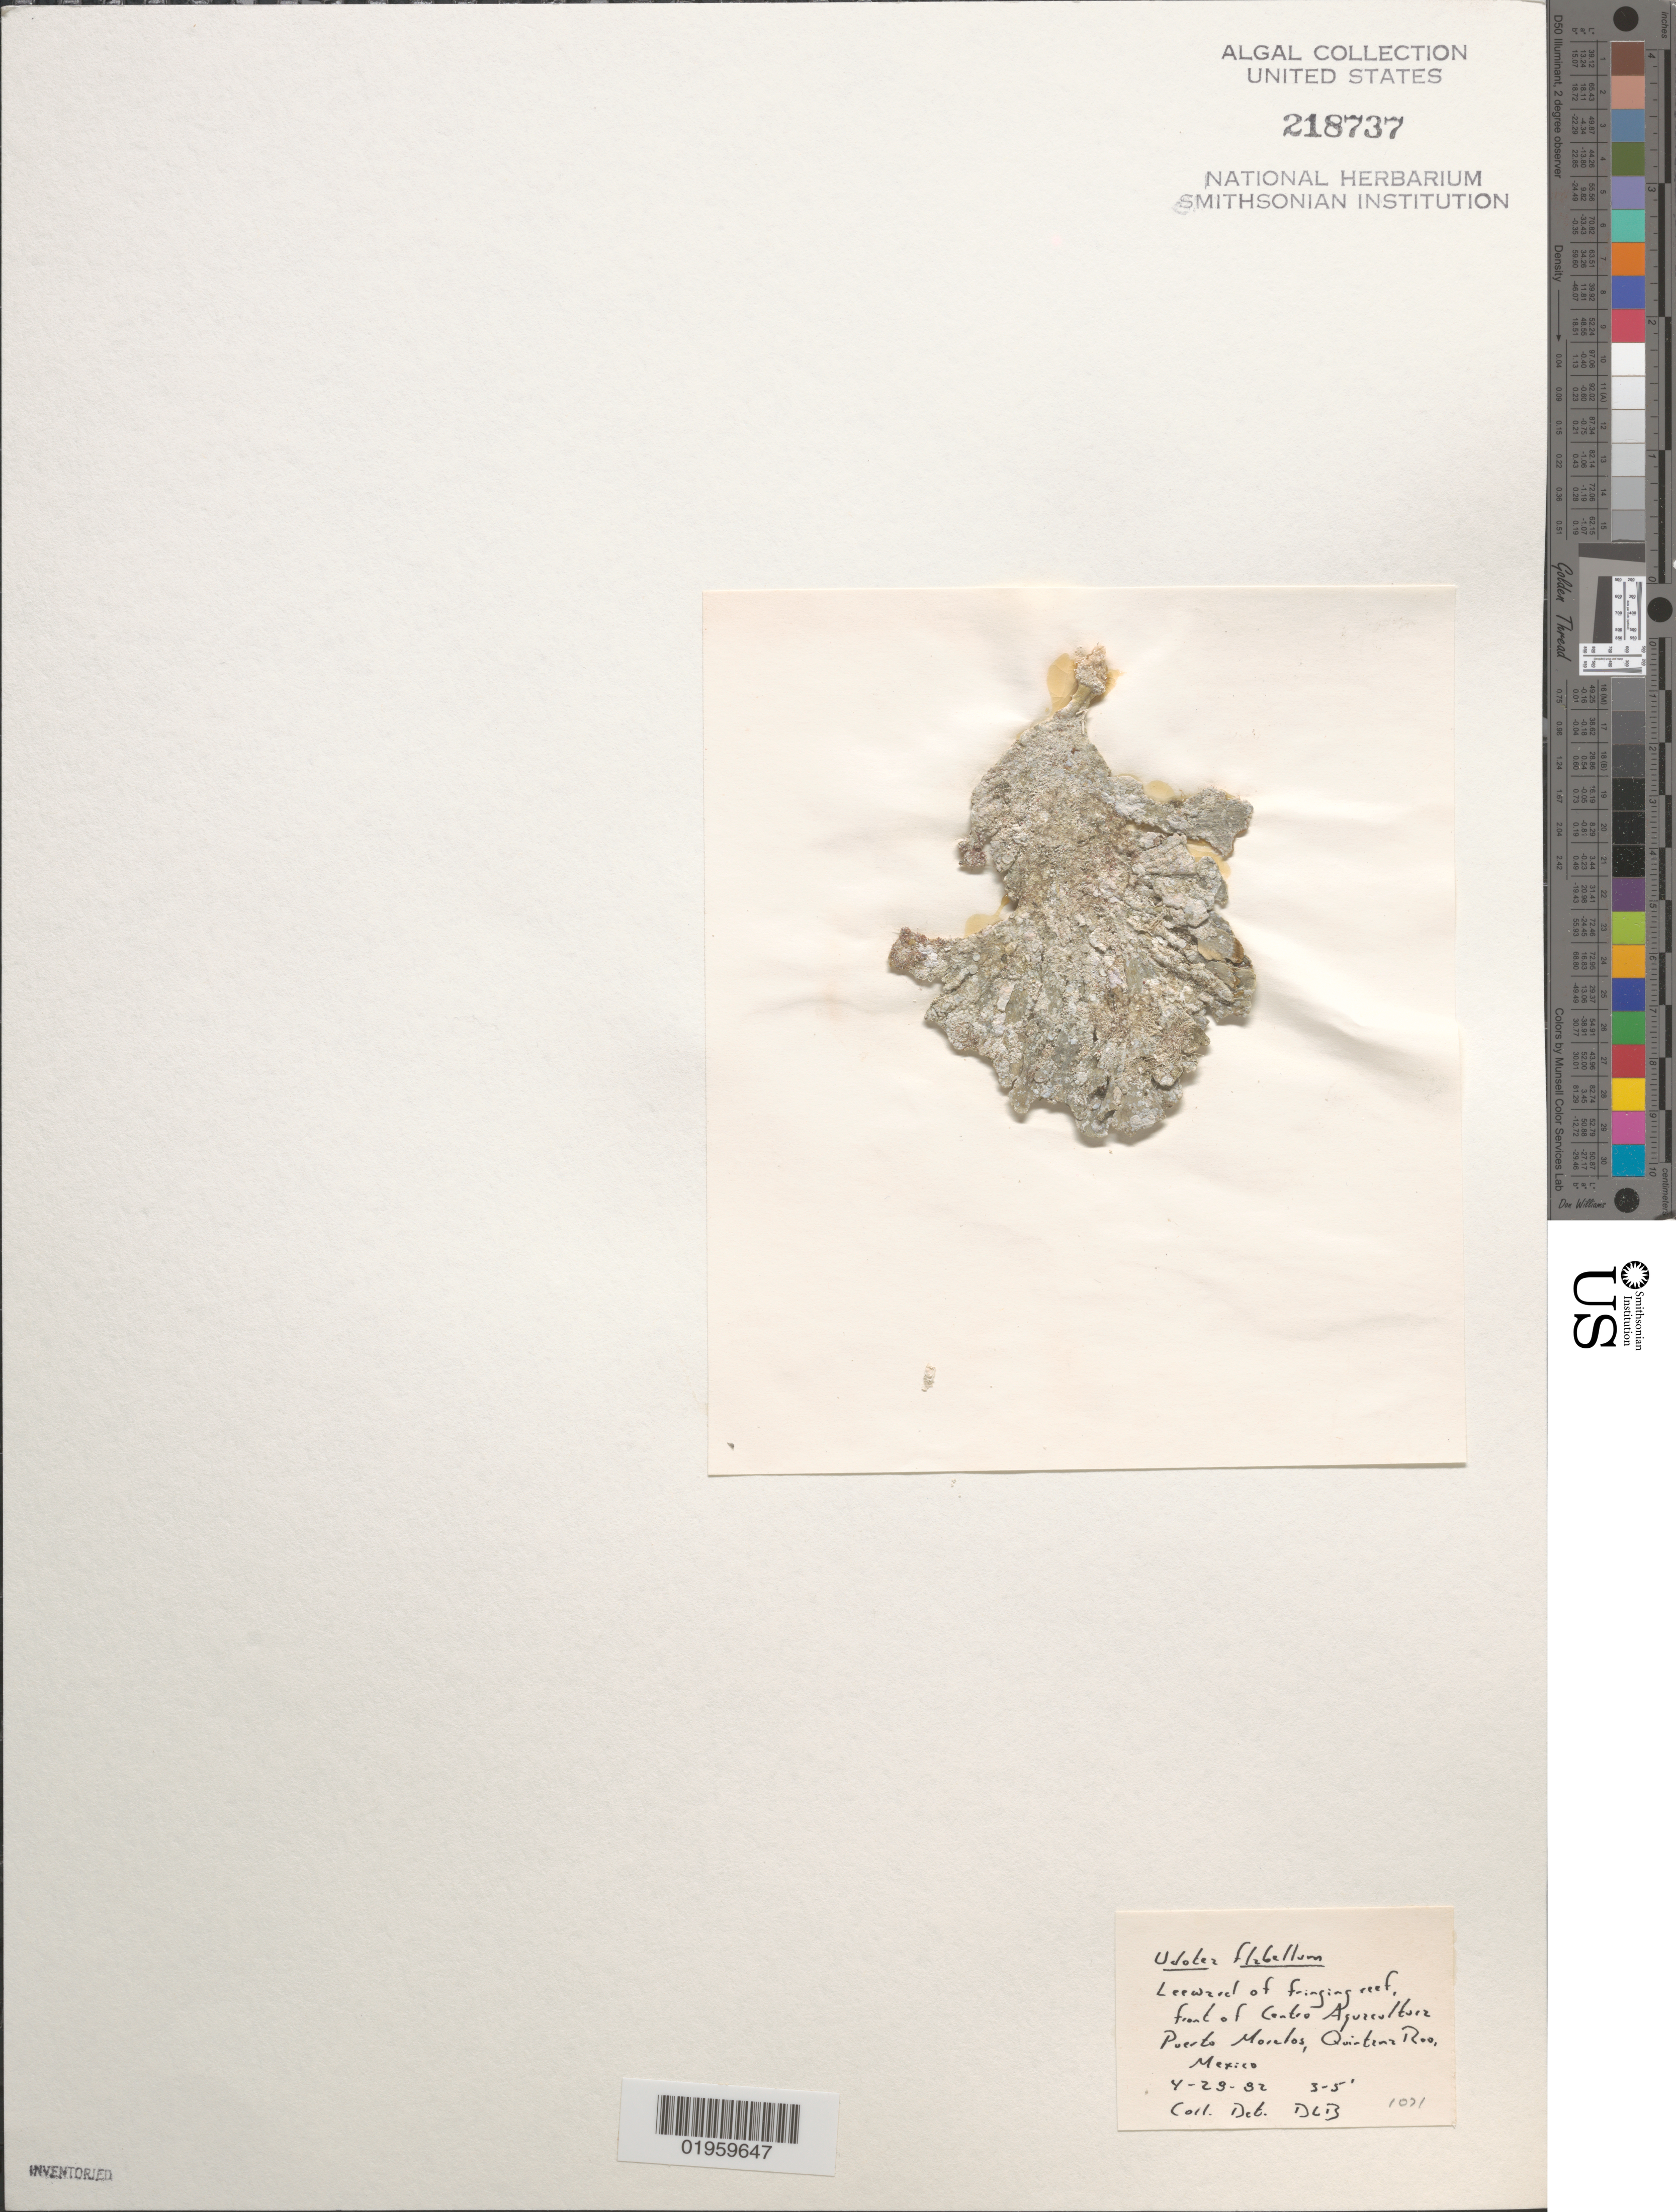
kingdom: Plantae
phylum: Chlorophyta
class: Ulvophyceae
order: Bryopsidales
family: Udoteaceae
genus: Udotea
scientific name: Udotea flabellum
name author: (J. Ellis & Sol.) M. Howe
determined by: Ballantine, D. L.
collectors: D.L. Ballantine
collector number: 1071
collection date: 1982-04-28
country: Mexico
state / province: Quintana Roo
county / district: Puerto Morelos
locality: Leeward of fringing reef, front of Centro Aquacultura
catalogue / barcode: US 218737